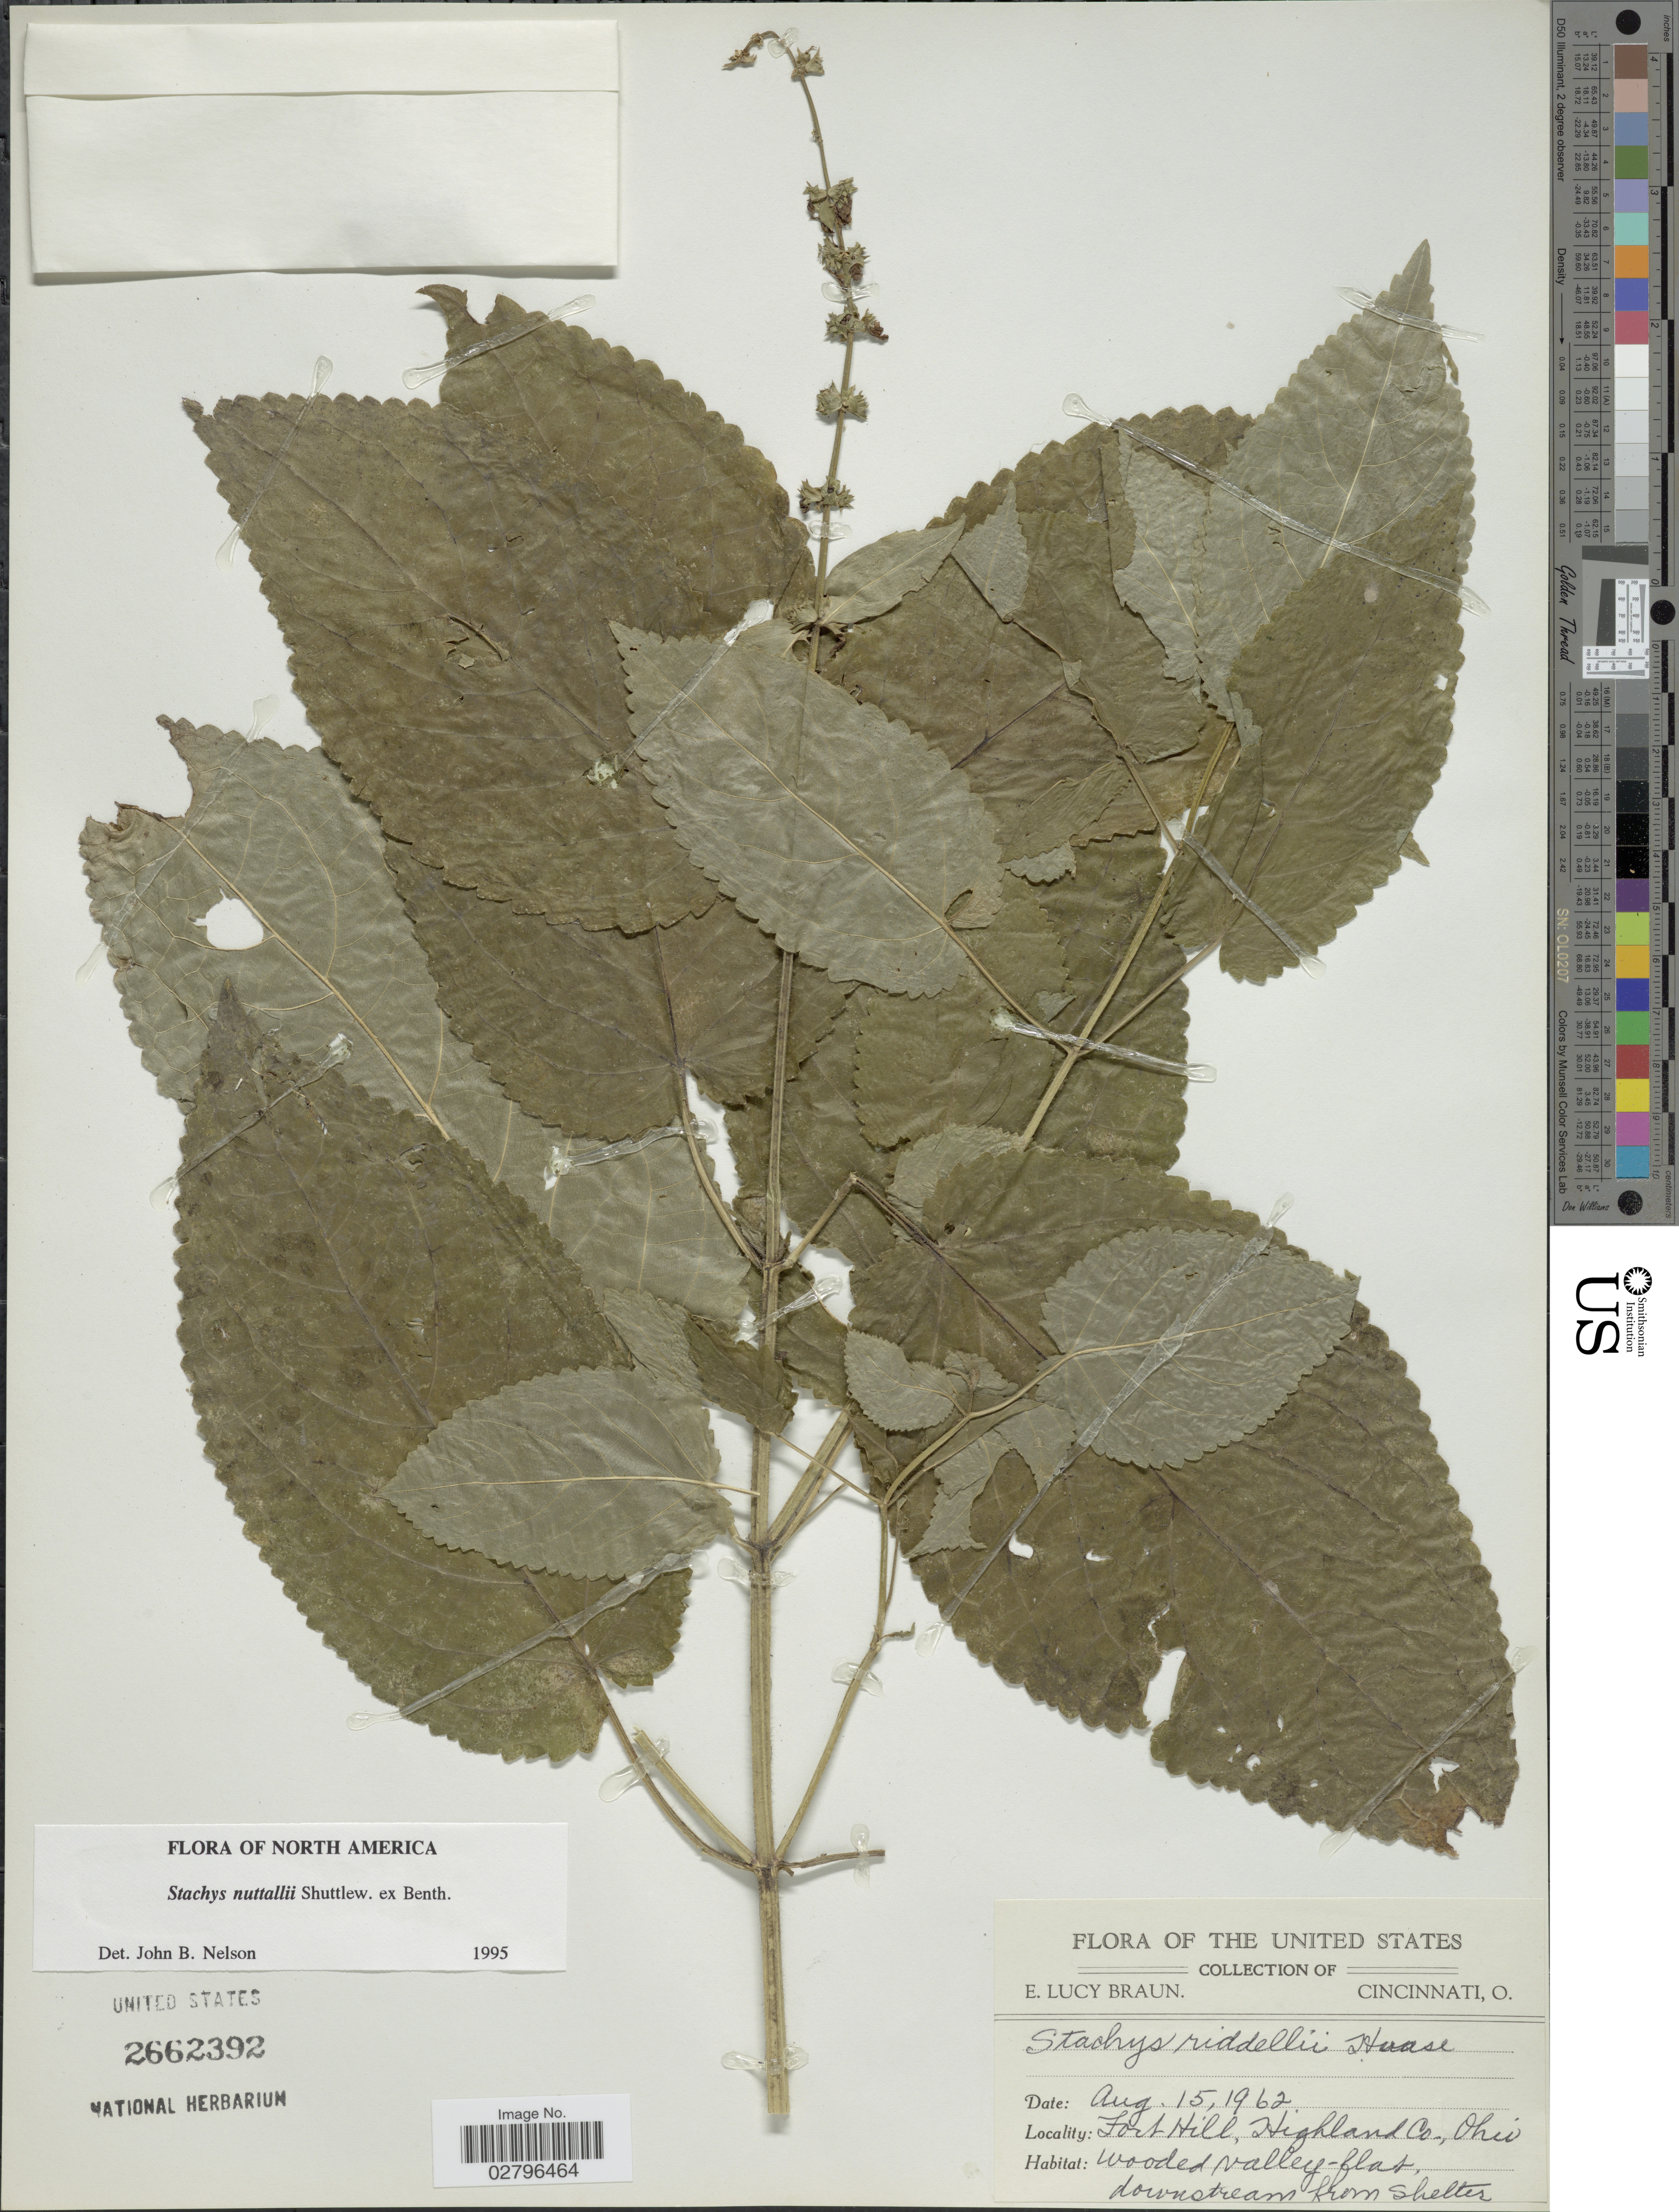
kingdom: Plantae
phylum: Tracheophyta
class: Magnoliopsida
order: Lamiales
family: Lamiaceae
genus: Stachys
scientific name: Stachys nuttallii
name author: Shuttlew. ex Benth.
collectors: E. L. Braun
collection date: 1962-08-15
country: United States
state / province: Ohio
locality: Fort Hill, Highland Co.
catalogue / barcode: US 2662392